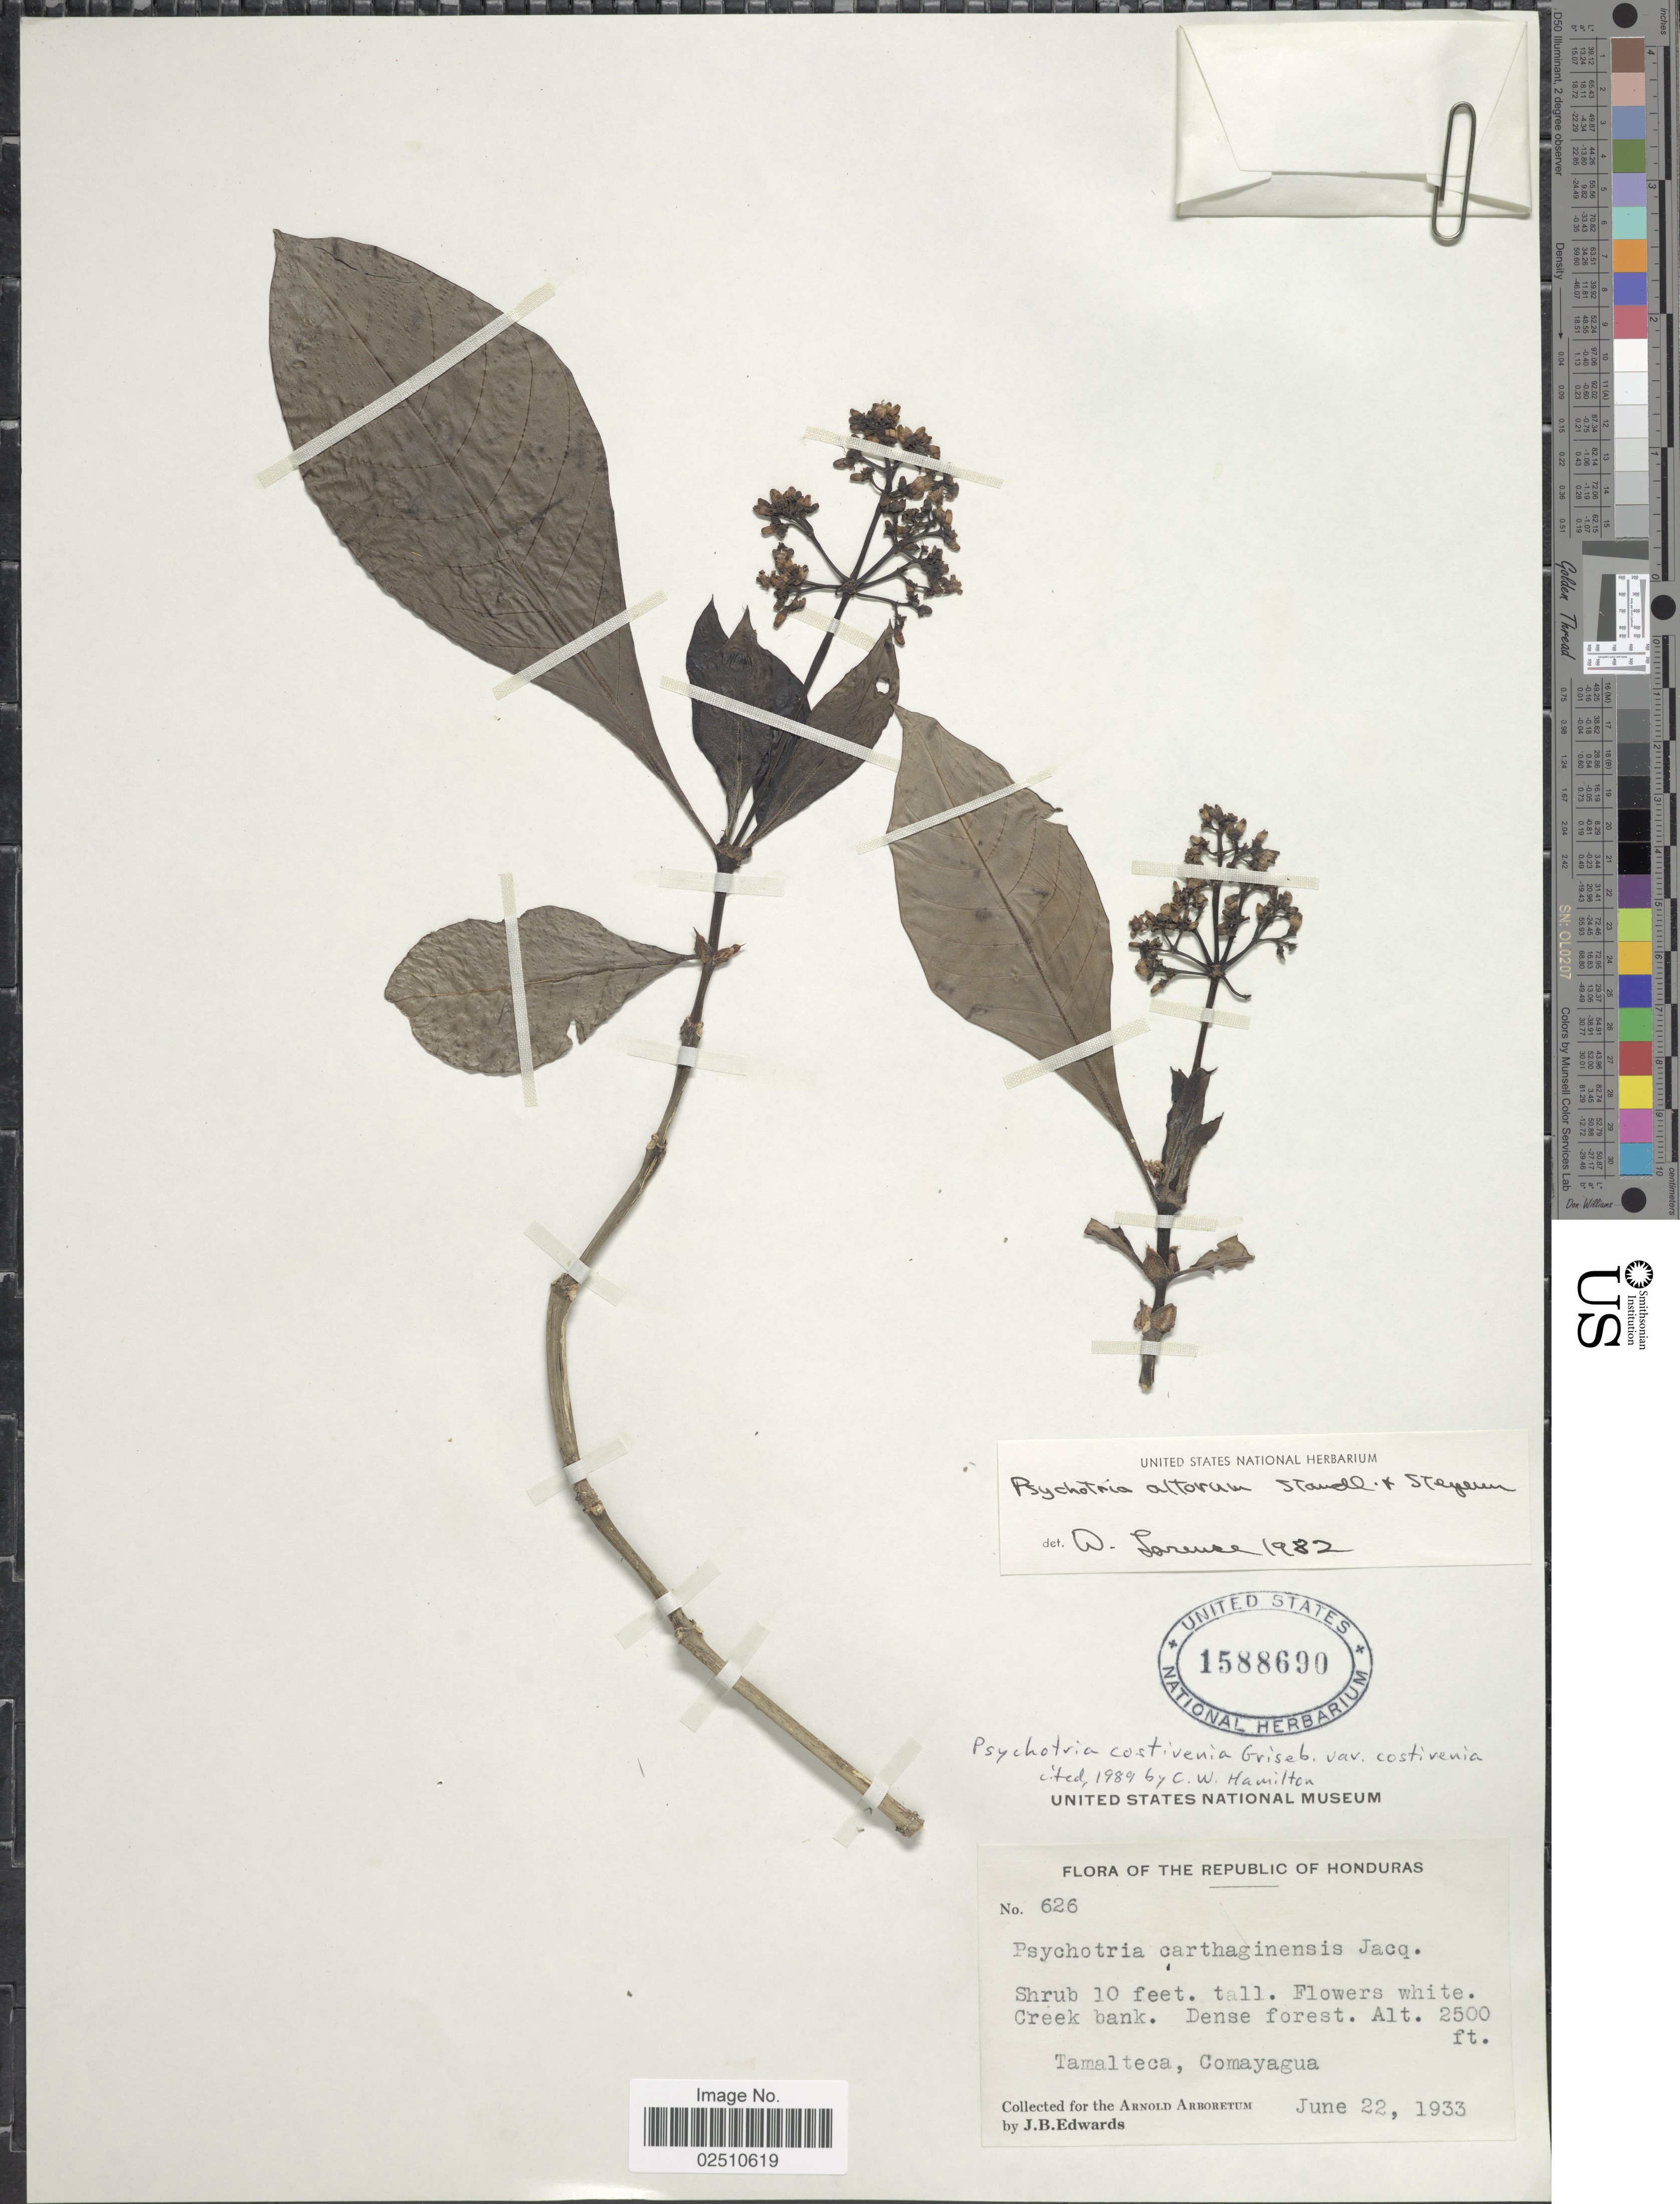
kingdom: Plantae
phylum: Tracheophyta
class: Magnoliopsida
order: Gentianales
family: Rubiaceae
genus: Psychotria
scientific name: Psychotria costivenia var. costivenia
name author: Griseb.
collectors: J. B. Edwards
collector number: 626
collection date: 1933-06-22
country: Honduras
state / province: Comayagua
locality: Tamalteca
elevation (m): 762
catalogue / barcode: US 1588690